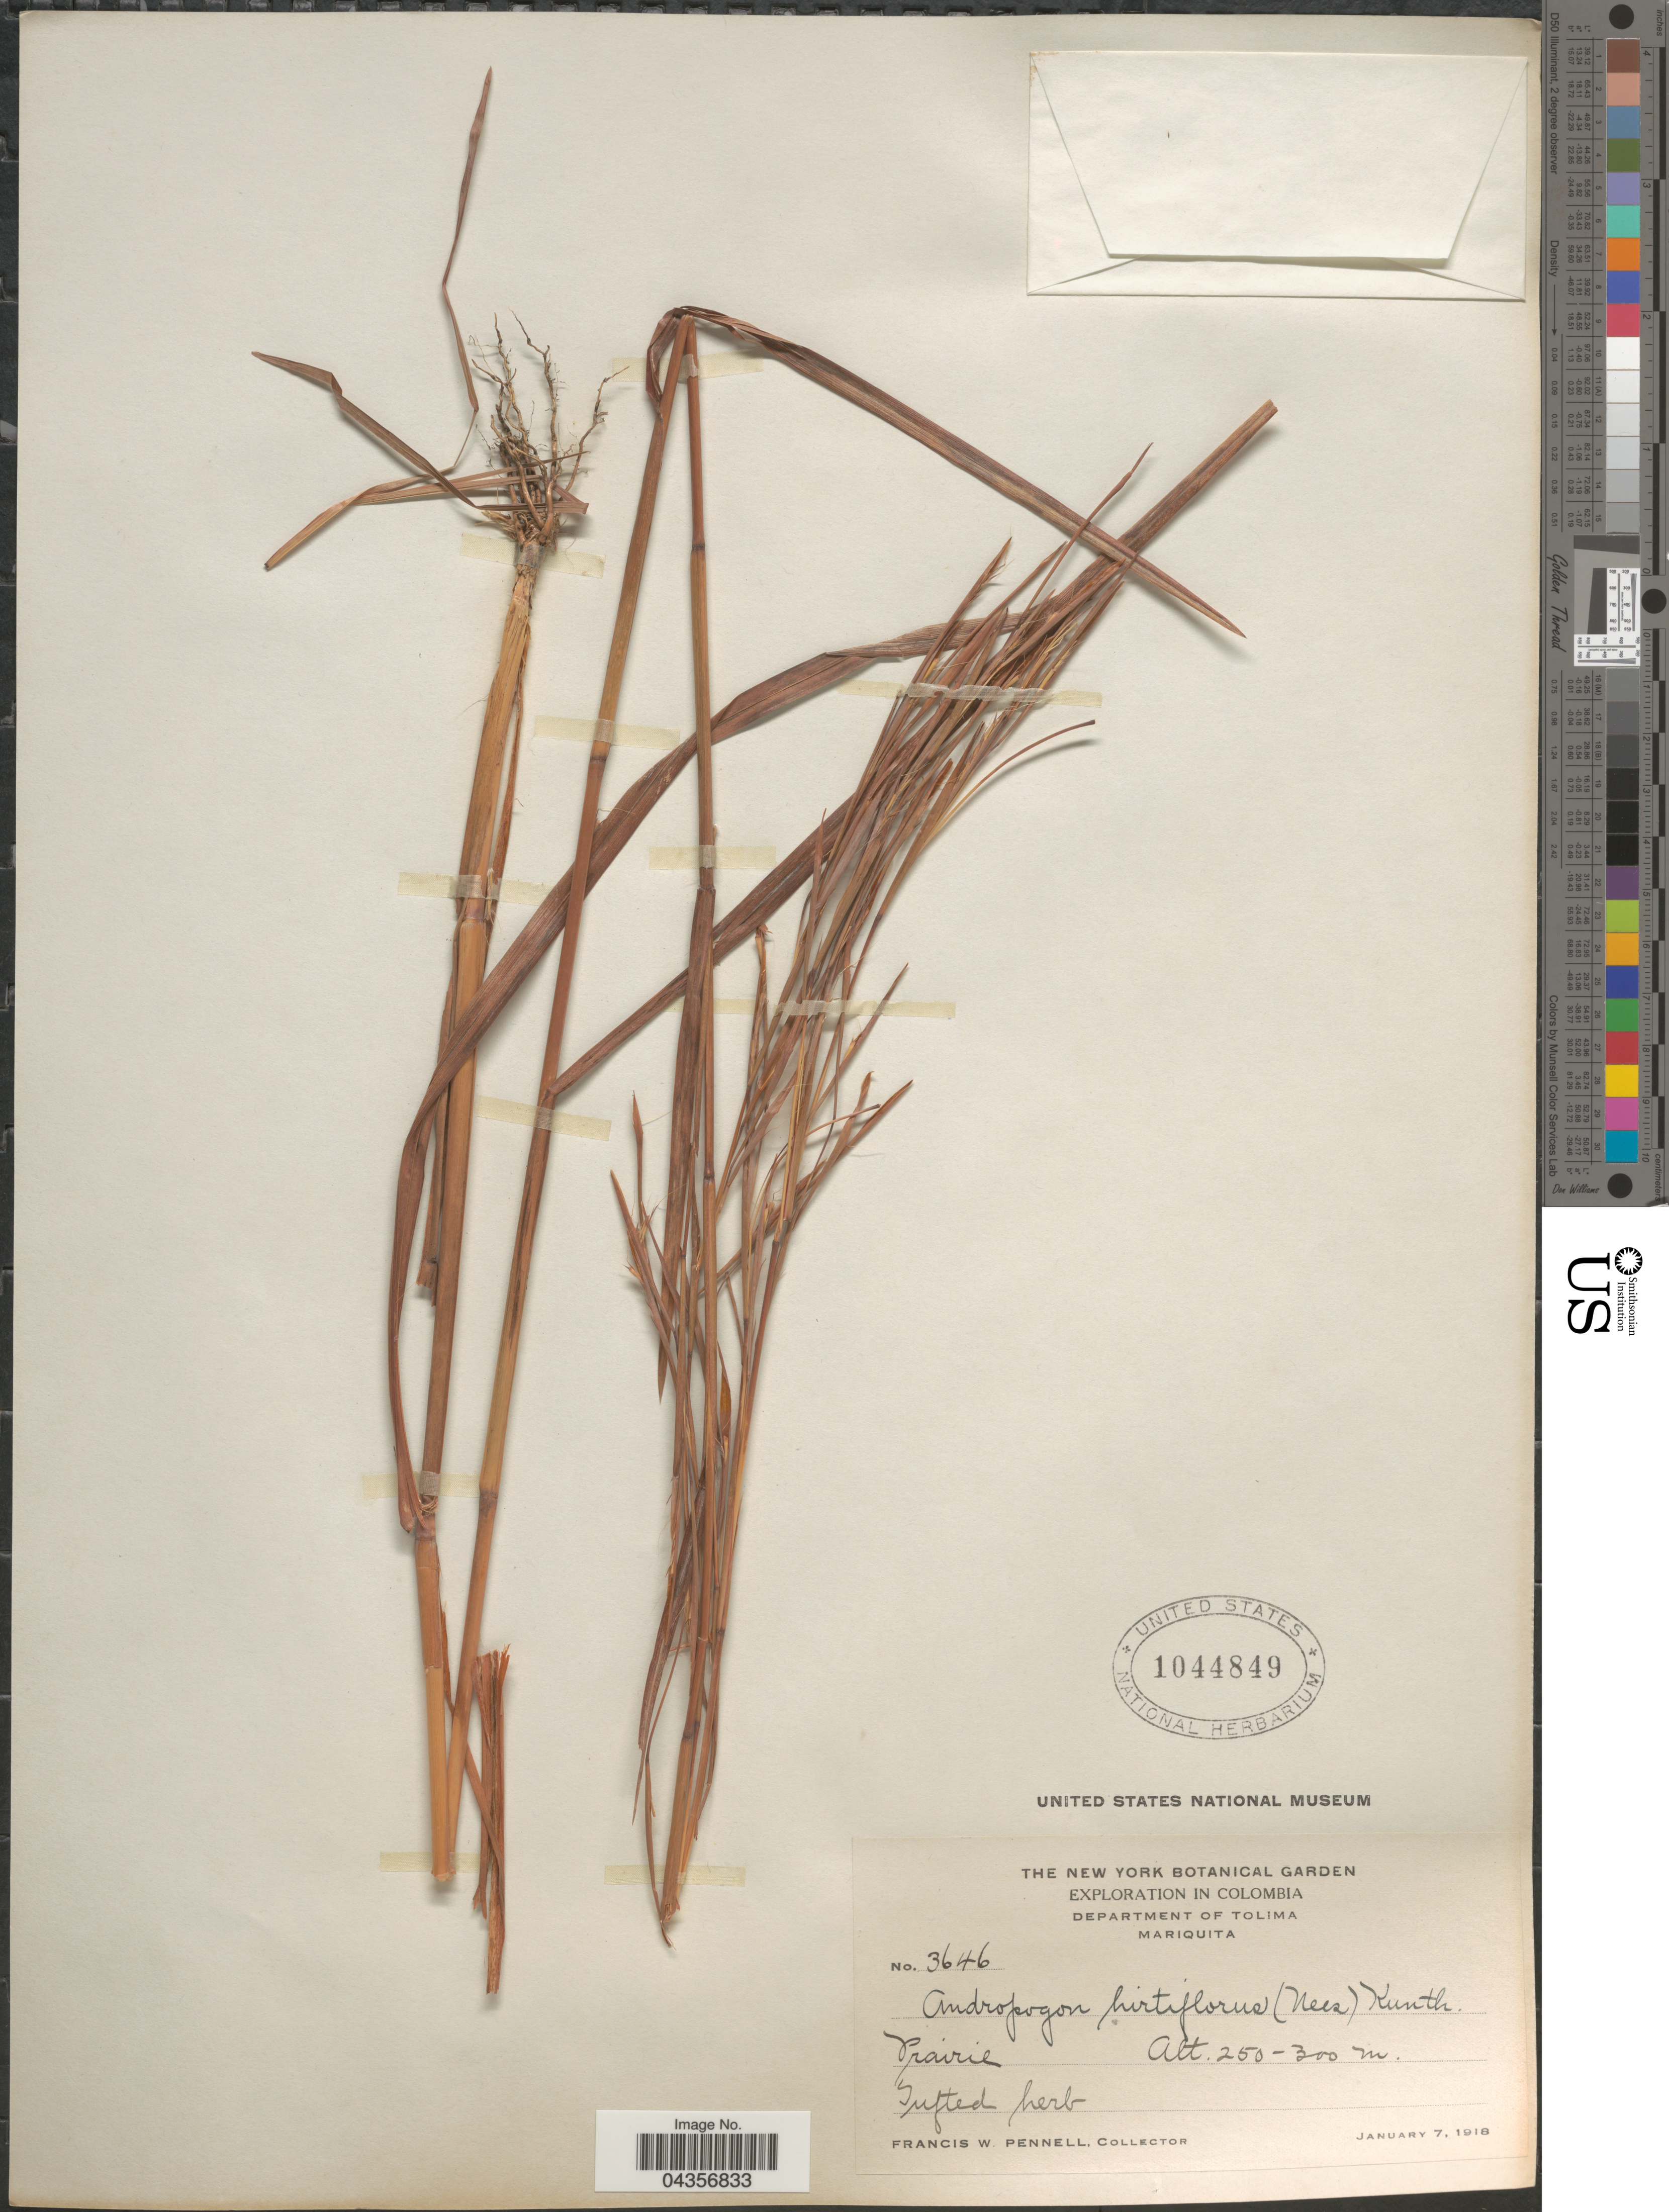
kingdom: Plantae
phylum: Tracheophyta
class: Liliopsida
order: Poales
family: Poaceae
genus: Schizachyrium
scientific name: Schizachyrium sanguineum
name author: (Retz.) Alston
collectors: F. W. Pennell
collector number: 3646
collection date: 1918-01-07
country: Colombia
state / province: Tolima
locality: Exploration in Colombia. Department of Tolima. Mariquita.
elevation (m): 250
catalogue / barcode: US 1044849